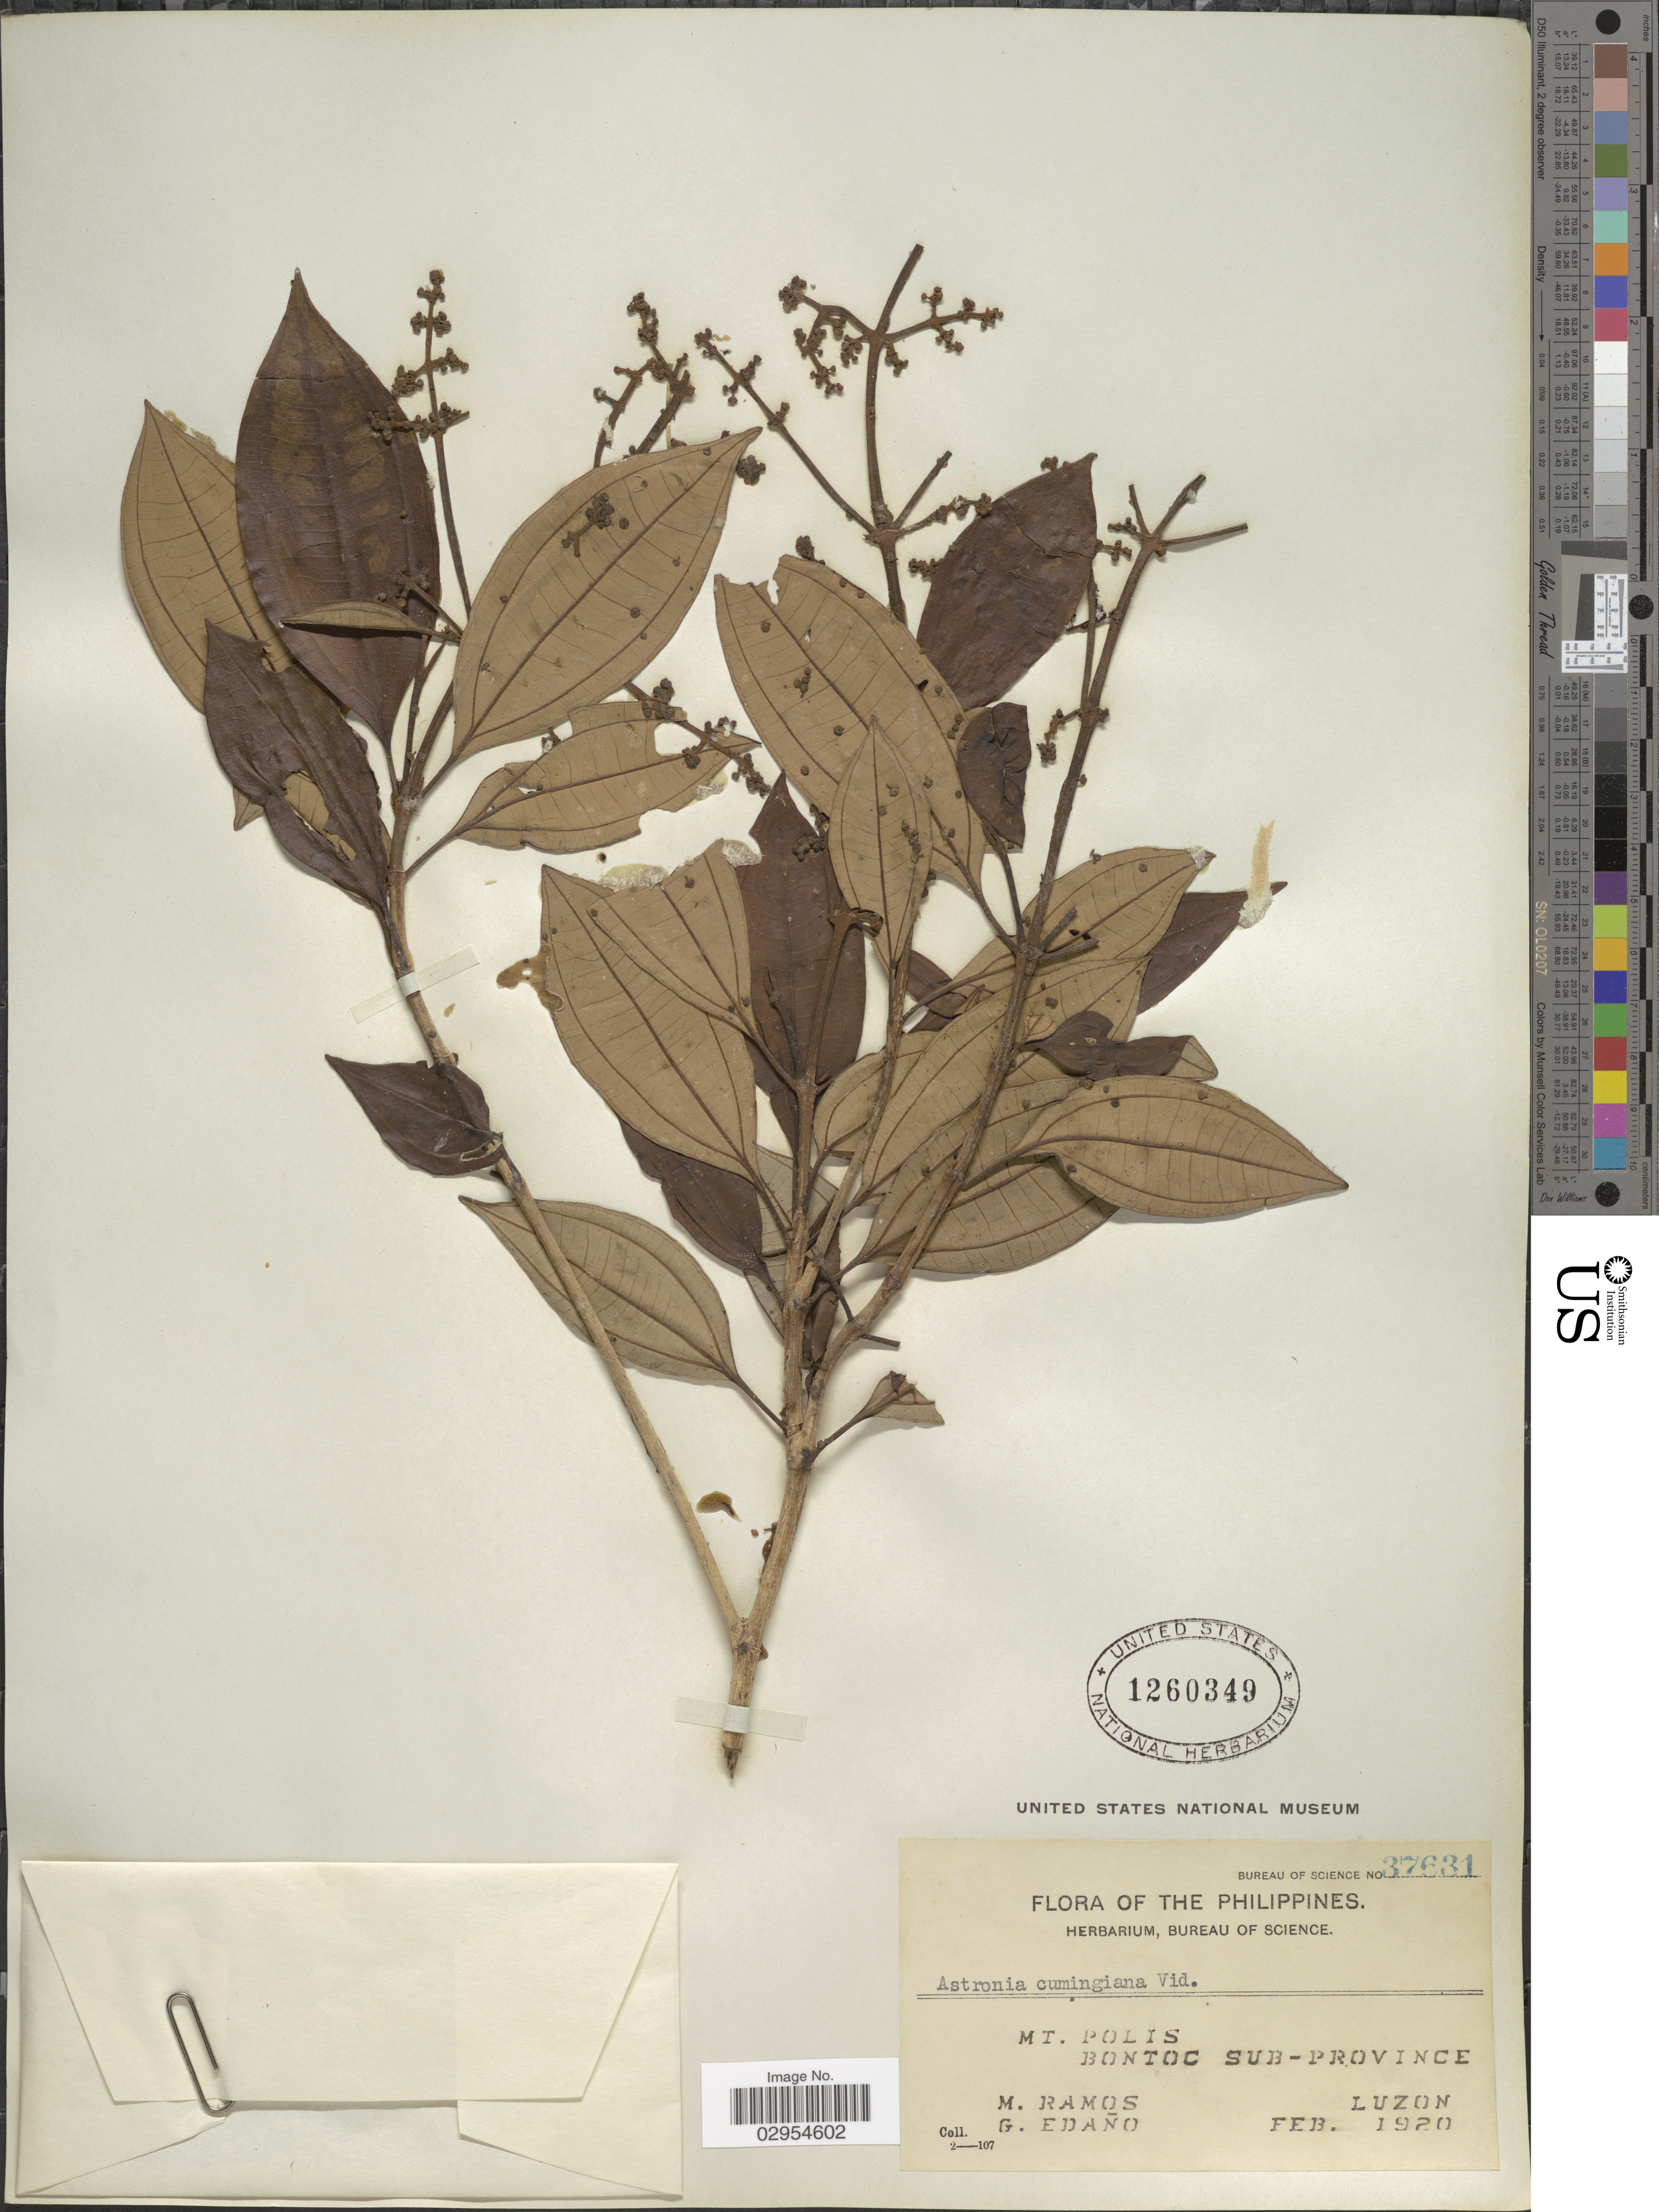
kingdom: Plantae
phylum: Tracheophyta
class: Magnoliopsida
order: Myrtales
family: Melastomataceae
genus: Astronia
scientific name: Astronia cumingiana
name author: S. Vidal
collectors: M. Ramos & G. Edaño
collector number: Bureau of Science 37631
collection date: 1920-02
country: Philippines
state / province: Cordillera (Administrative Region)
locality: Mt. Polis. Bontoc Sub-province.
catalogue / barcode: US 1260349